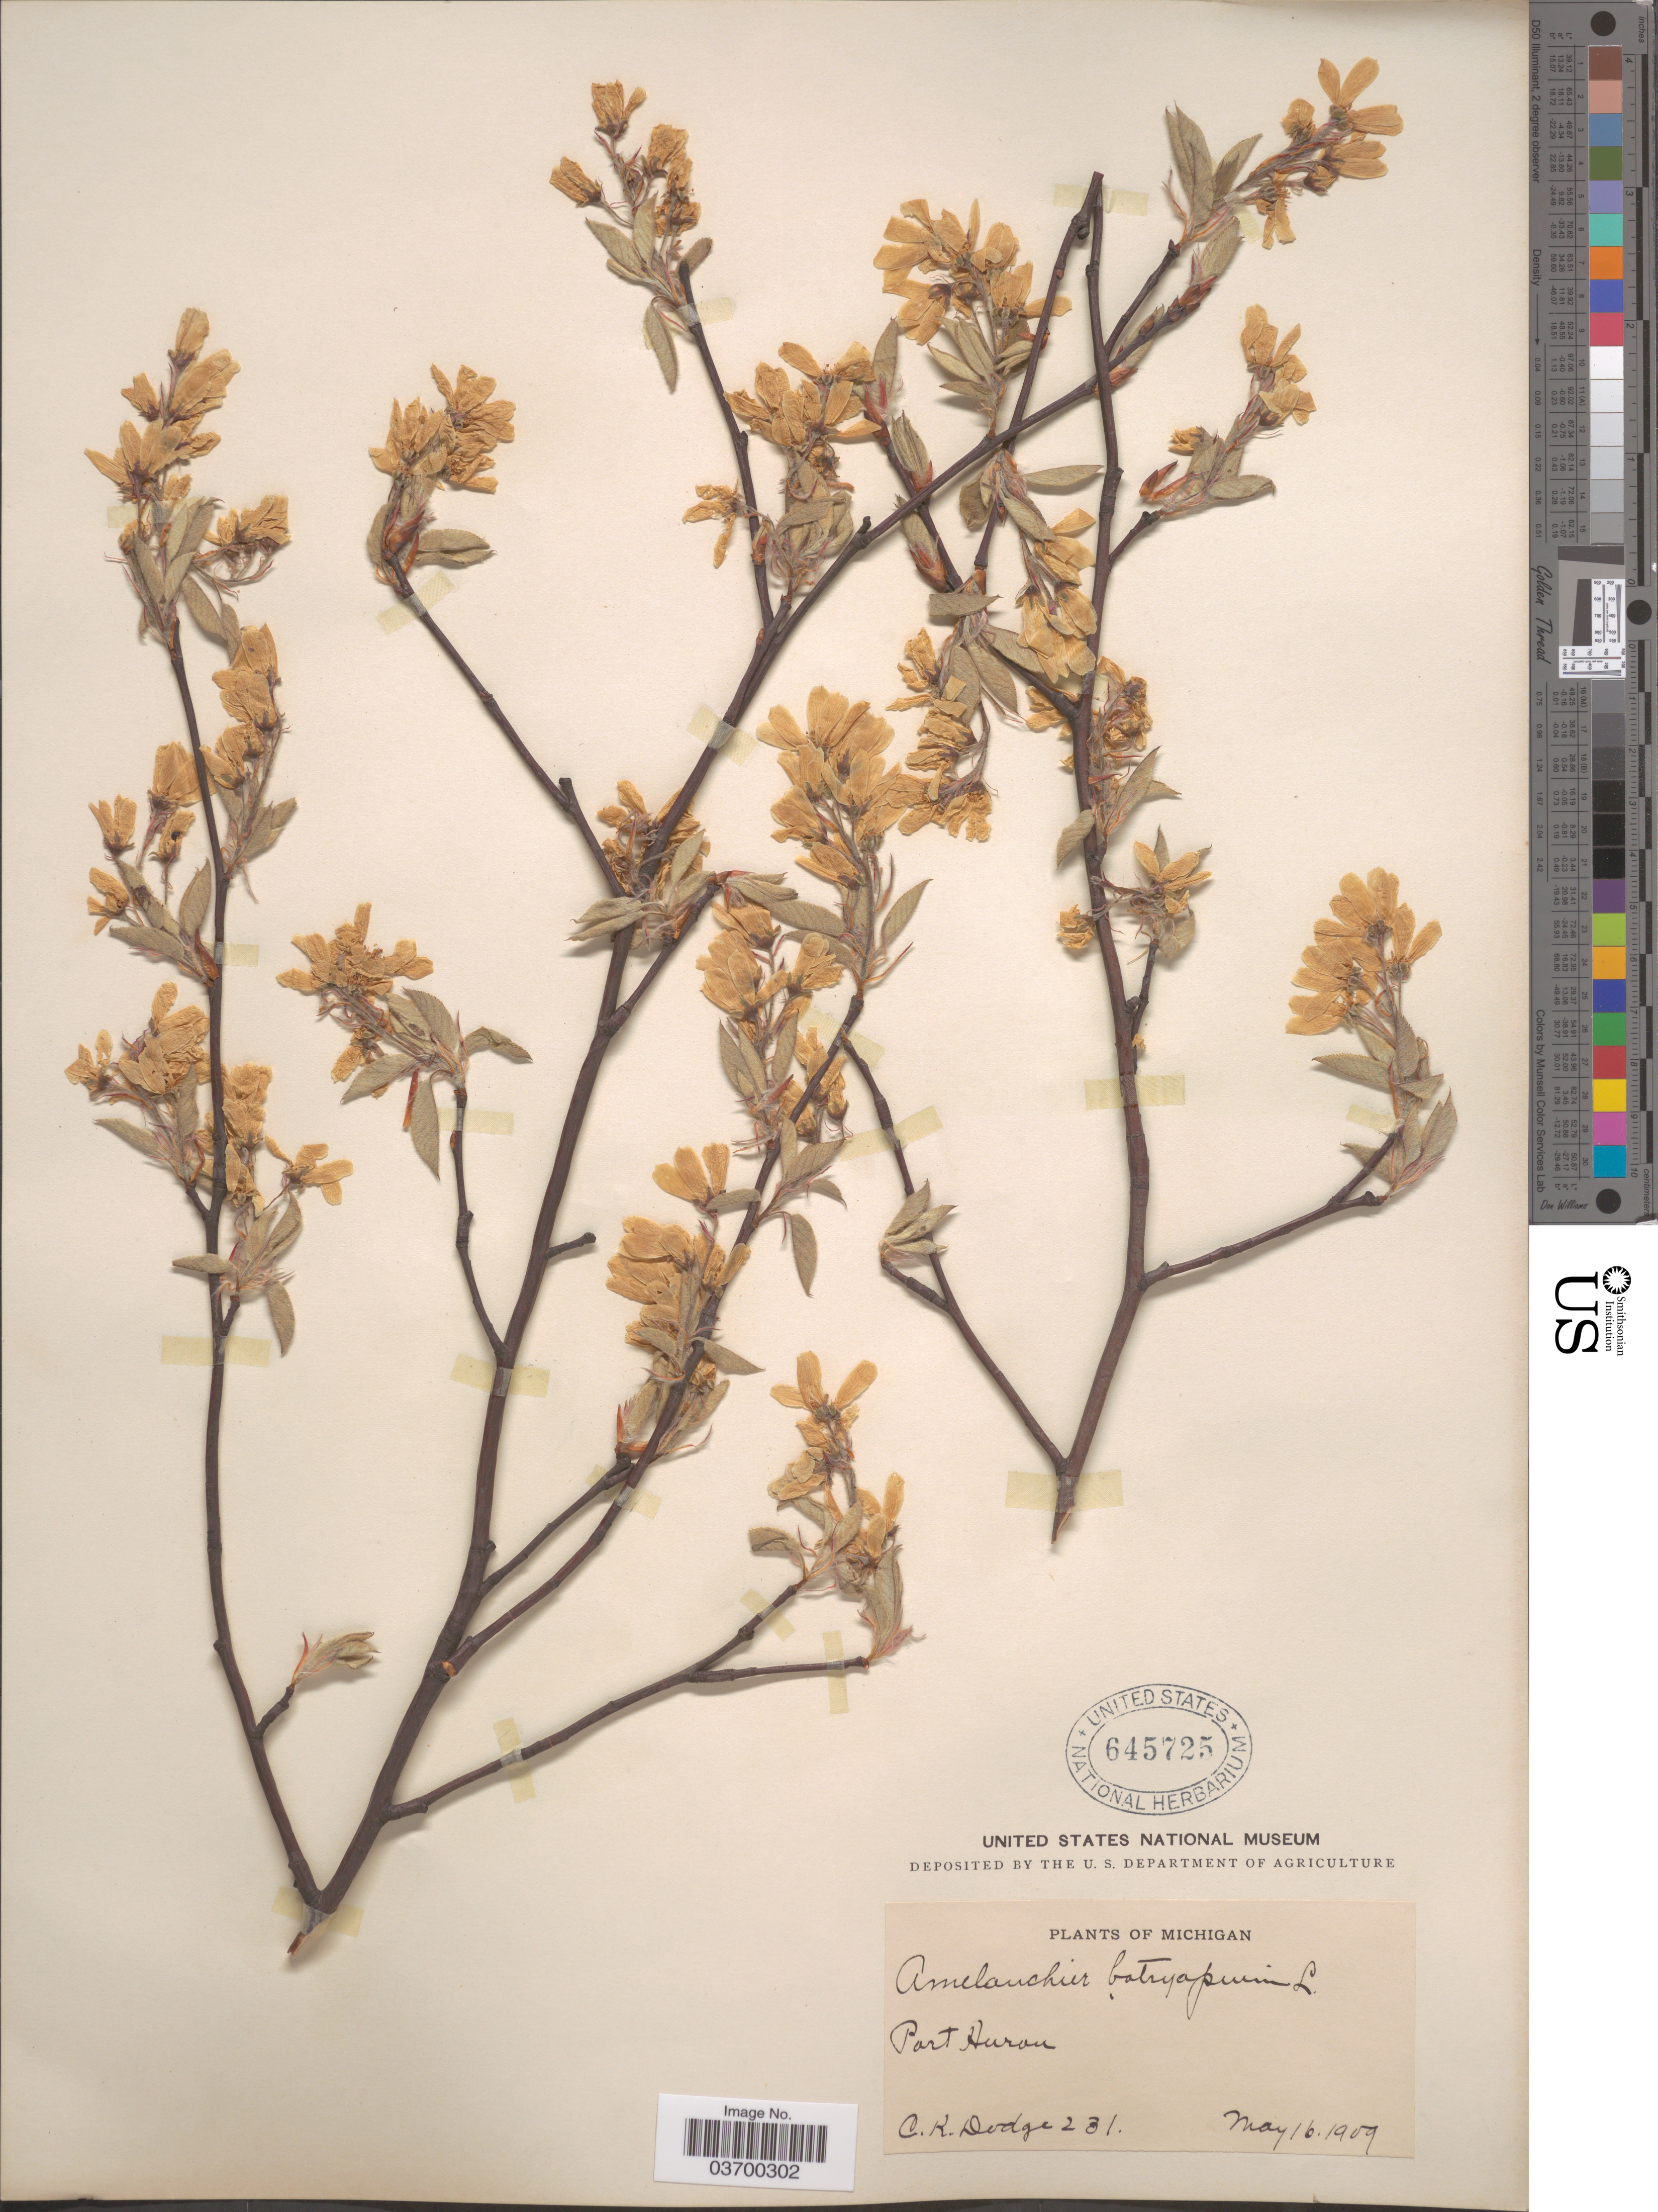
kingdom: Plantae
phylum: Tracheophyta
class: Magnoliopsida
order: Rosales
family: Rosaceae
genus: Amelanchier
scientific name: Amelanchier botryapium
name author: DC.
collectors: C. Dodge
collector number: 231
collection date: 1909-05-16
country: United States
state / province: Michigan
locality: Port Huron.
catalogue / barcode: US 645725